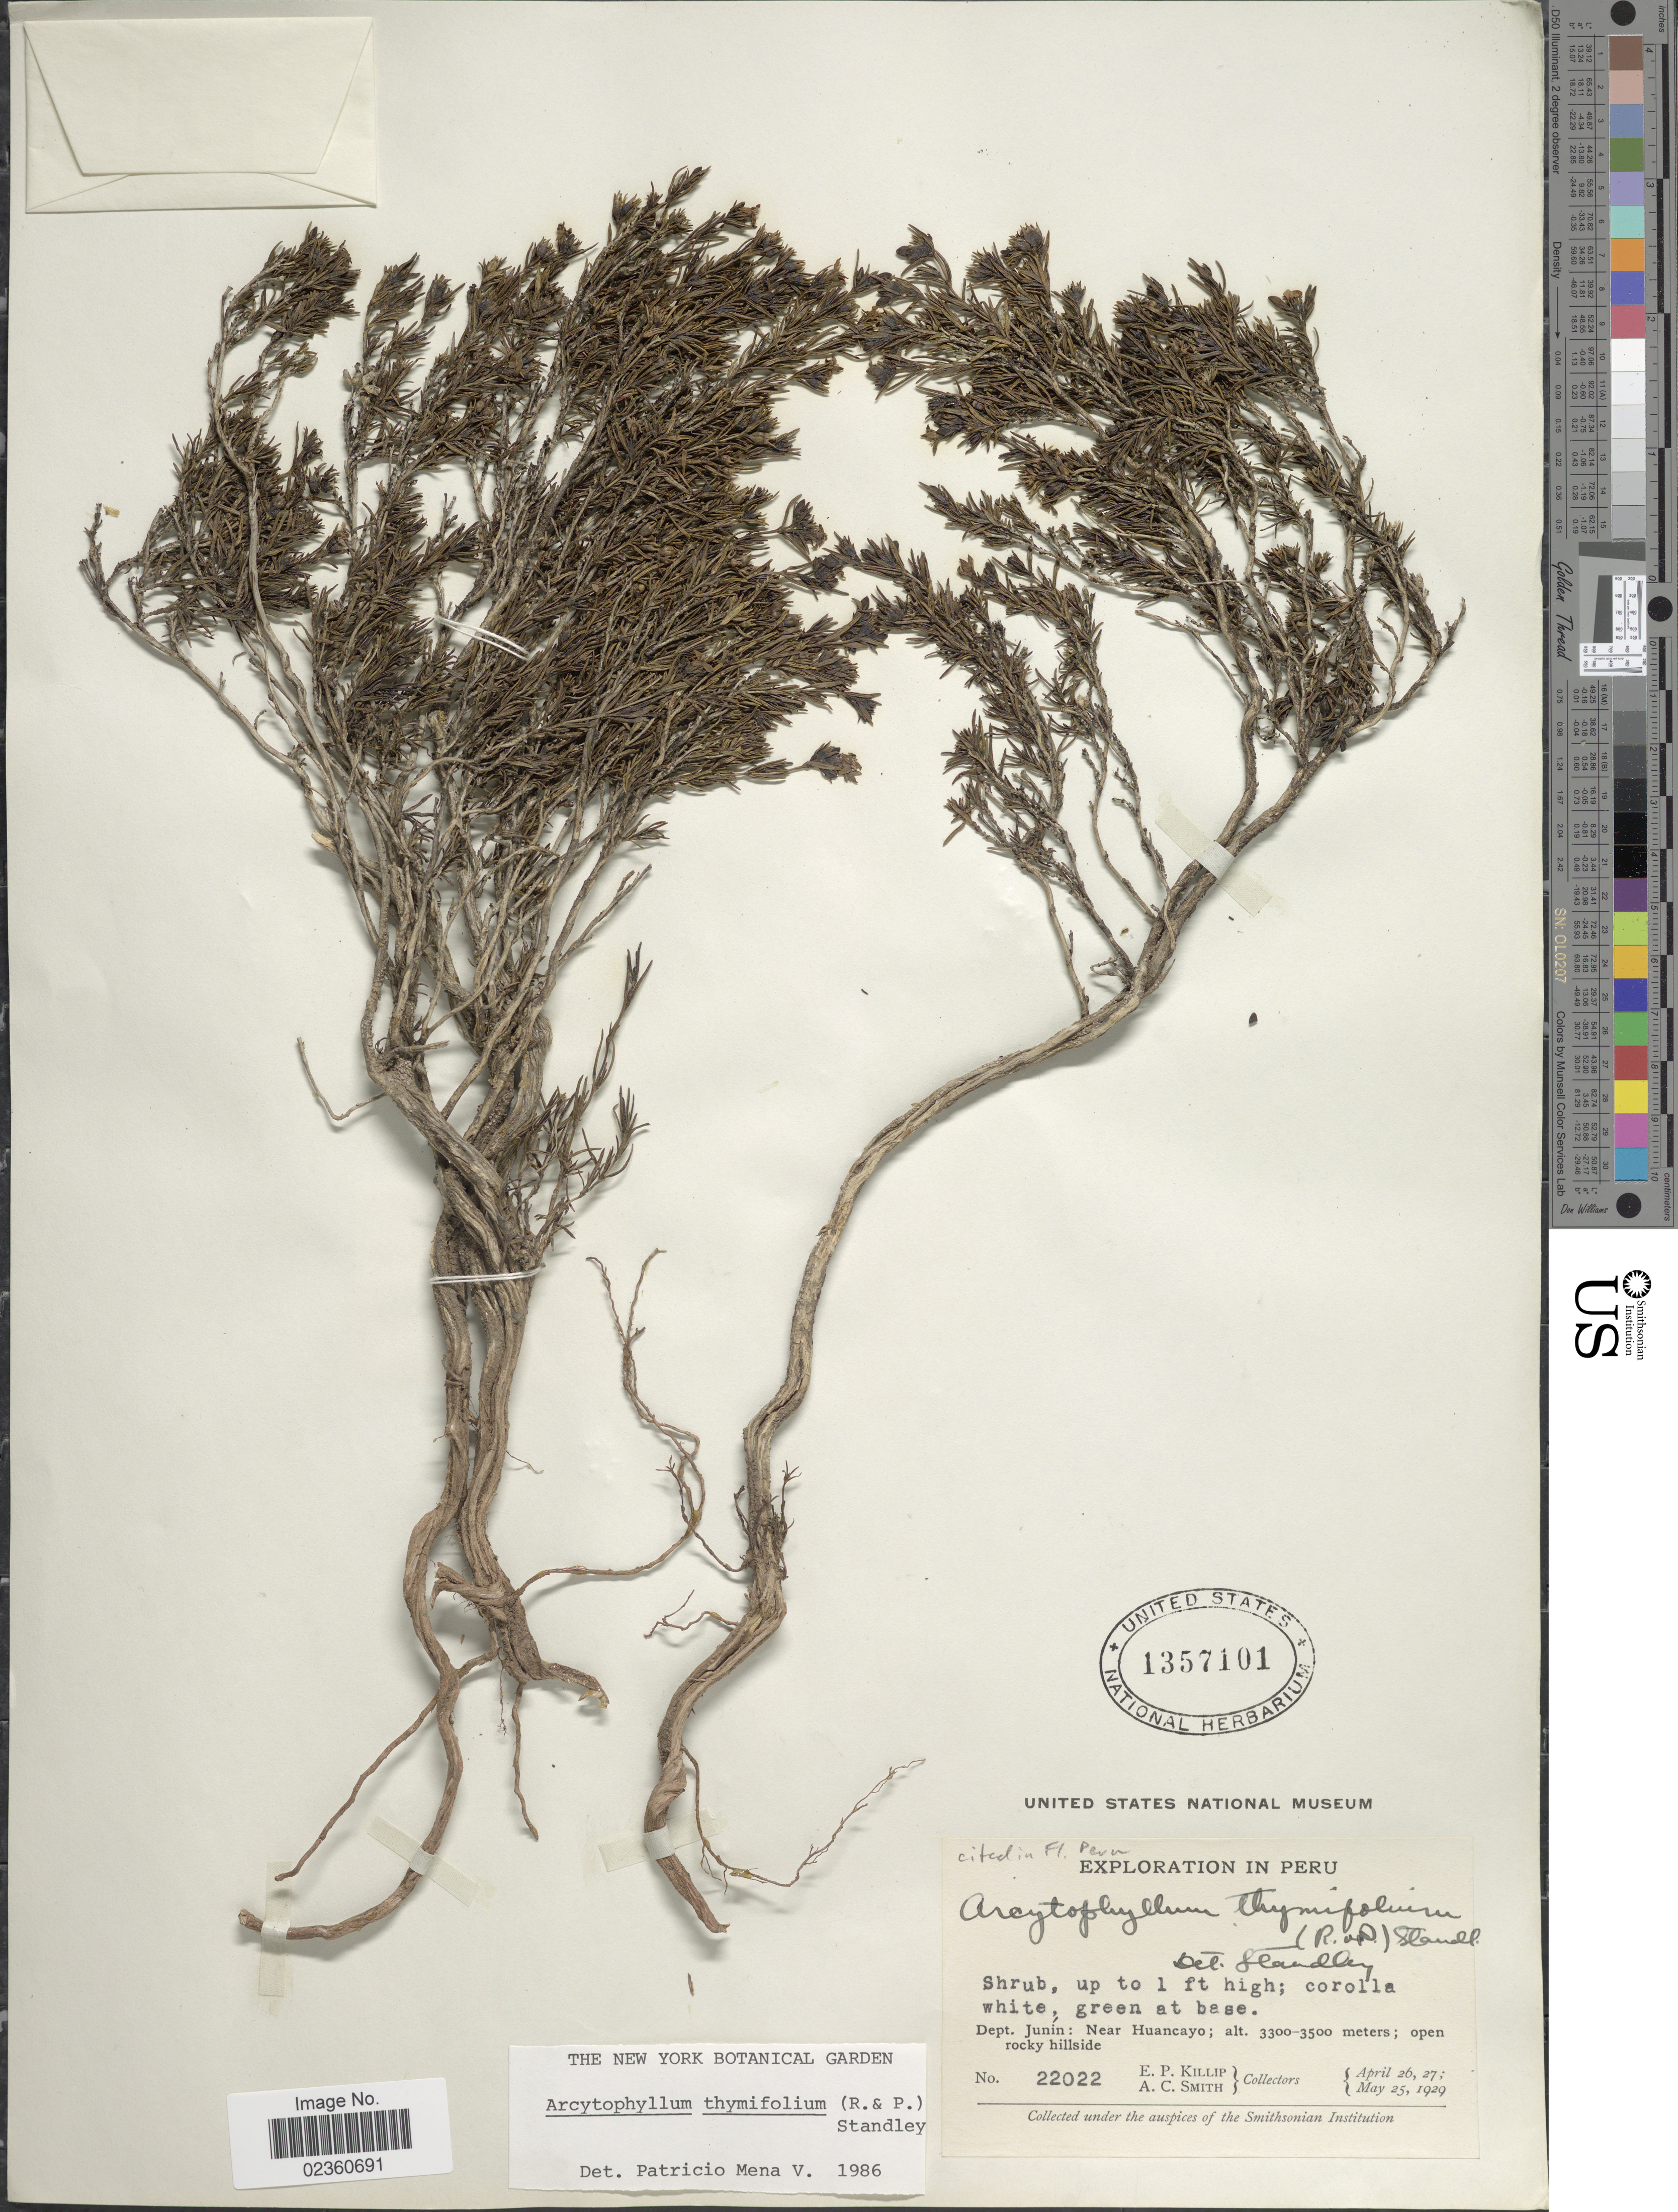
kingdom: Plantae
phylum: Tracheophyta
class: Magnoliopsida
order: Gentianales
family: Rubiaceae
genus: Arcytophyllum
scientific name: Arcytophyllum thymifolium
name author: (Ruiz & Pav.) Standl.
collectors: E. P. Killip & A. C. Smith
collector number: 22022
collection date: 1929-04-26/1929-05-25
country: Peru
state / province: Junín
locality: Dept. Junín: Near Huancayo; open rocky hillside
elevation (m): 3300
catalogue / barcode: US 1357101